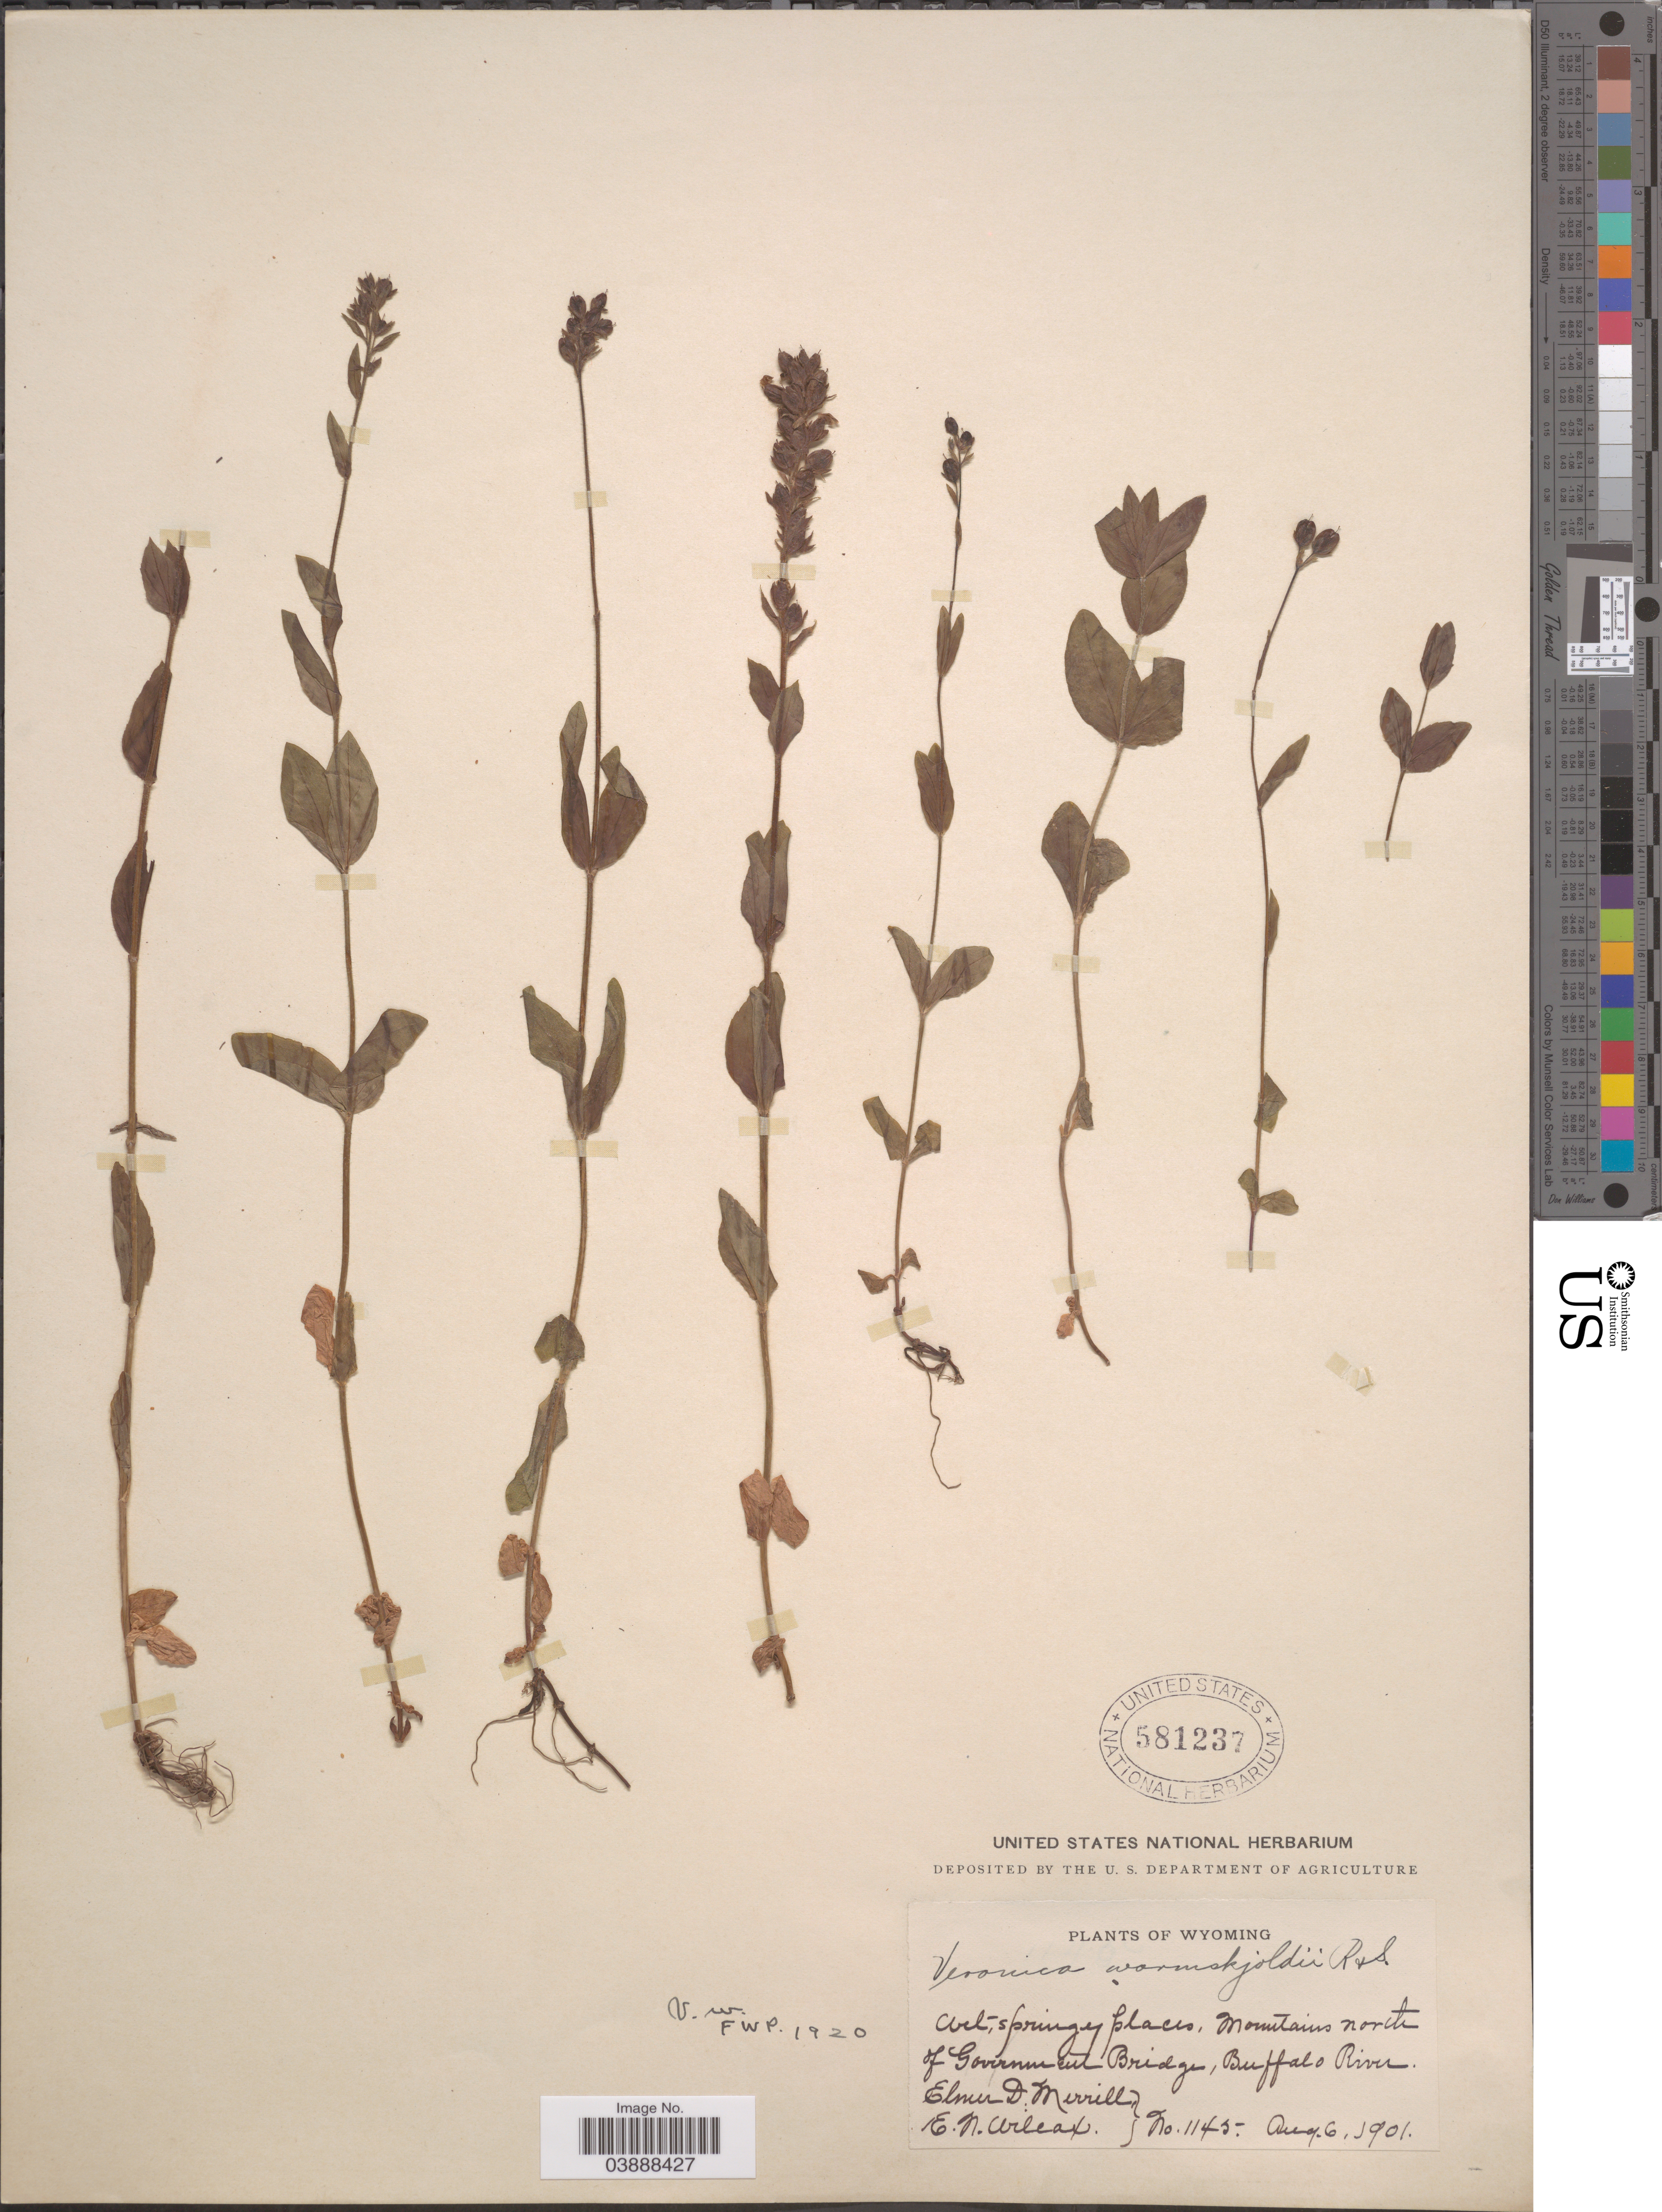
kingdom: Plantae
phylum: Tracheophyta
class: Magnoliopsida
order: Lamiales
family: Plantaginaceae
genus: Veronica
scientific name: Veronica wormskjoldii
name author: Roem. & Schult.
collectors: E. D. Merrill & E. Wilcox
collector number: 1145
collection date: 1901-08-06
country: United States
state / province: Wyoming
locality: Mountains north of Government Bridge, Buffalo River.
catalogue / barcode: US 581237